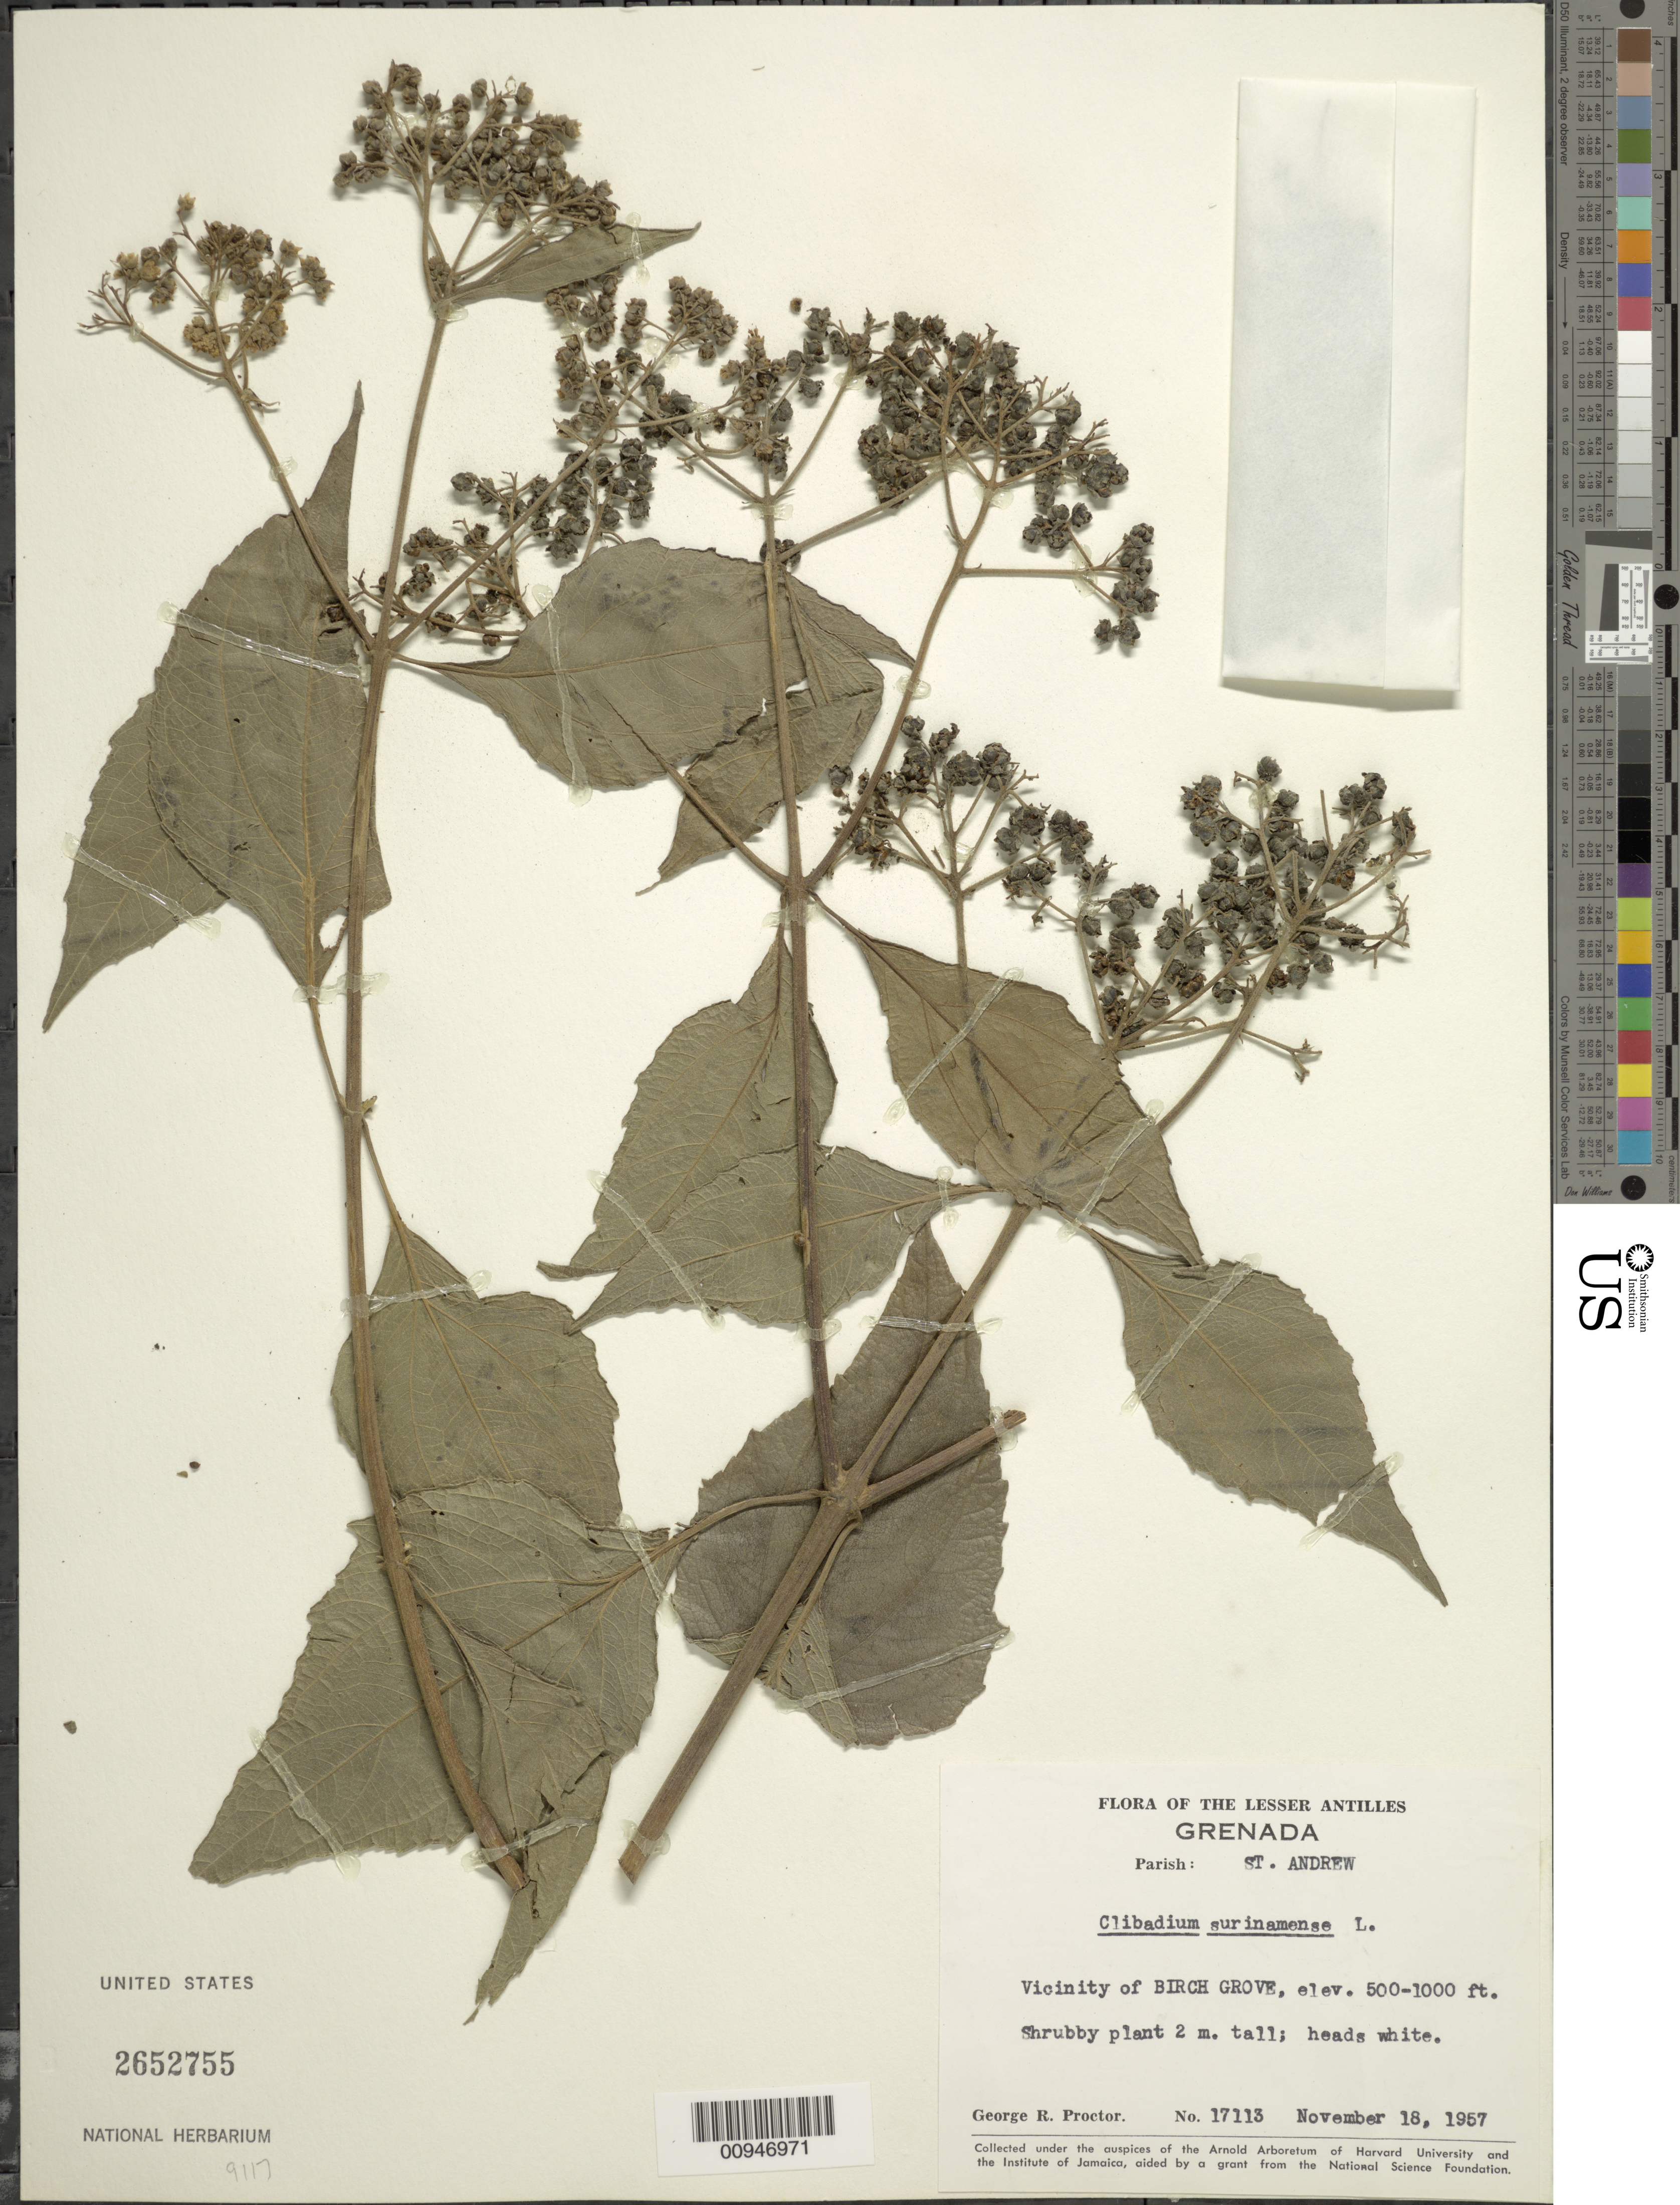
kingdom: Plantae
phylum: Tracheophyta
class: Magnoliopsida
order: Asterales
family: Asteraceae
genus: Clibadium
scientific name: Clibadium sylvestre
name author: (Aubl.) Baill.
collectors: G. R. Proctor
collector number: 17113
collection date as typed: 18 Nov 1957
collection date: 1957-11-18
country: Grenada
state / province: Saint Andrew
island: Grenada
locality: Vicinity of Birch Grove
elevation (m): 152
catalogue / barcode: US 2652755